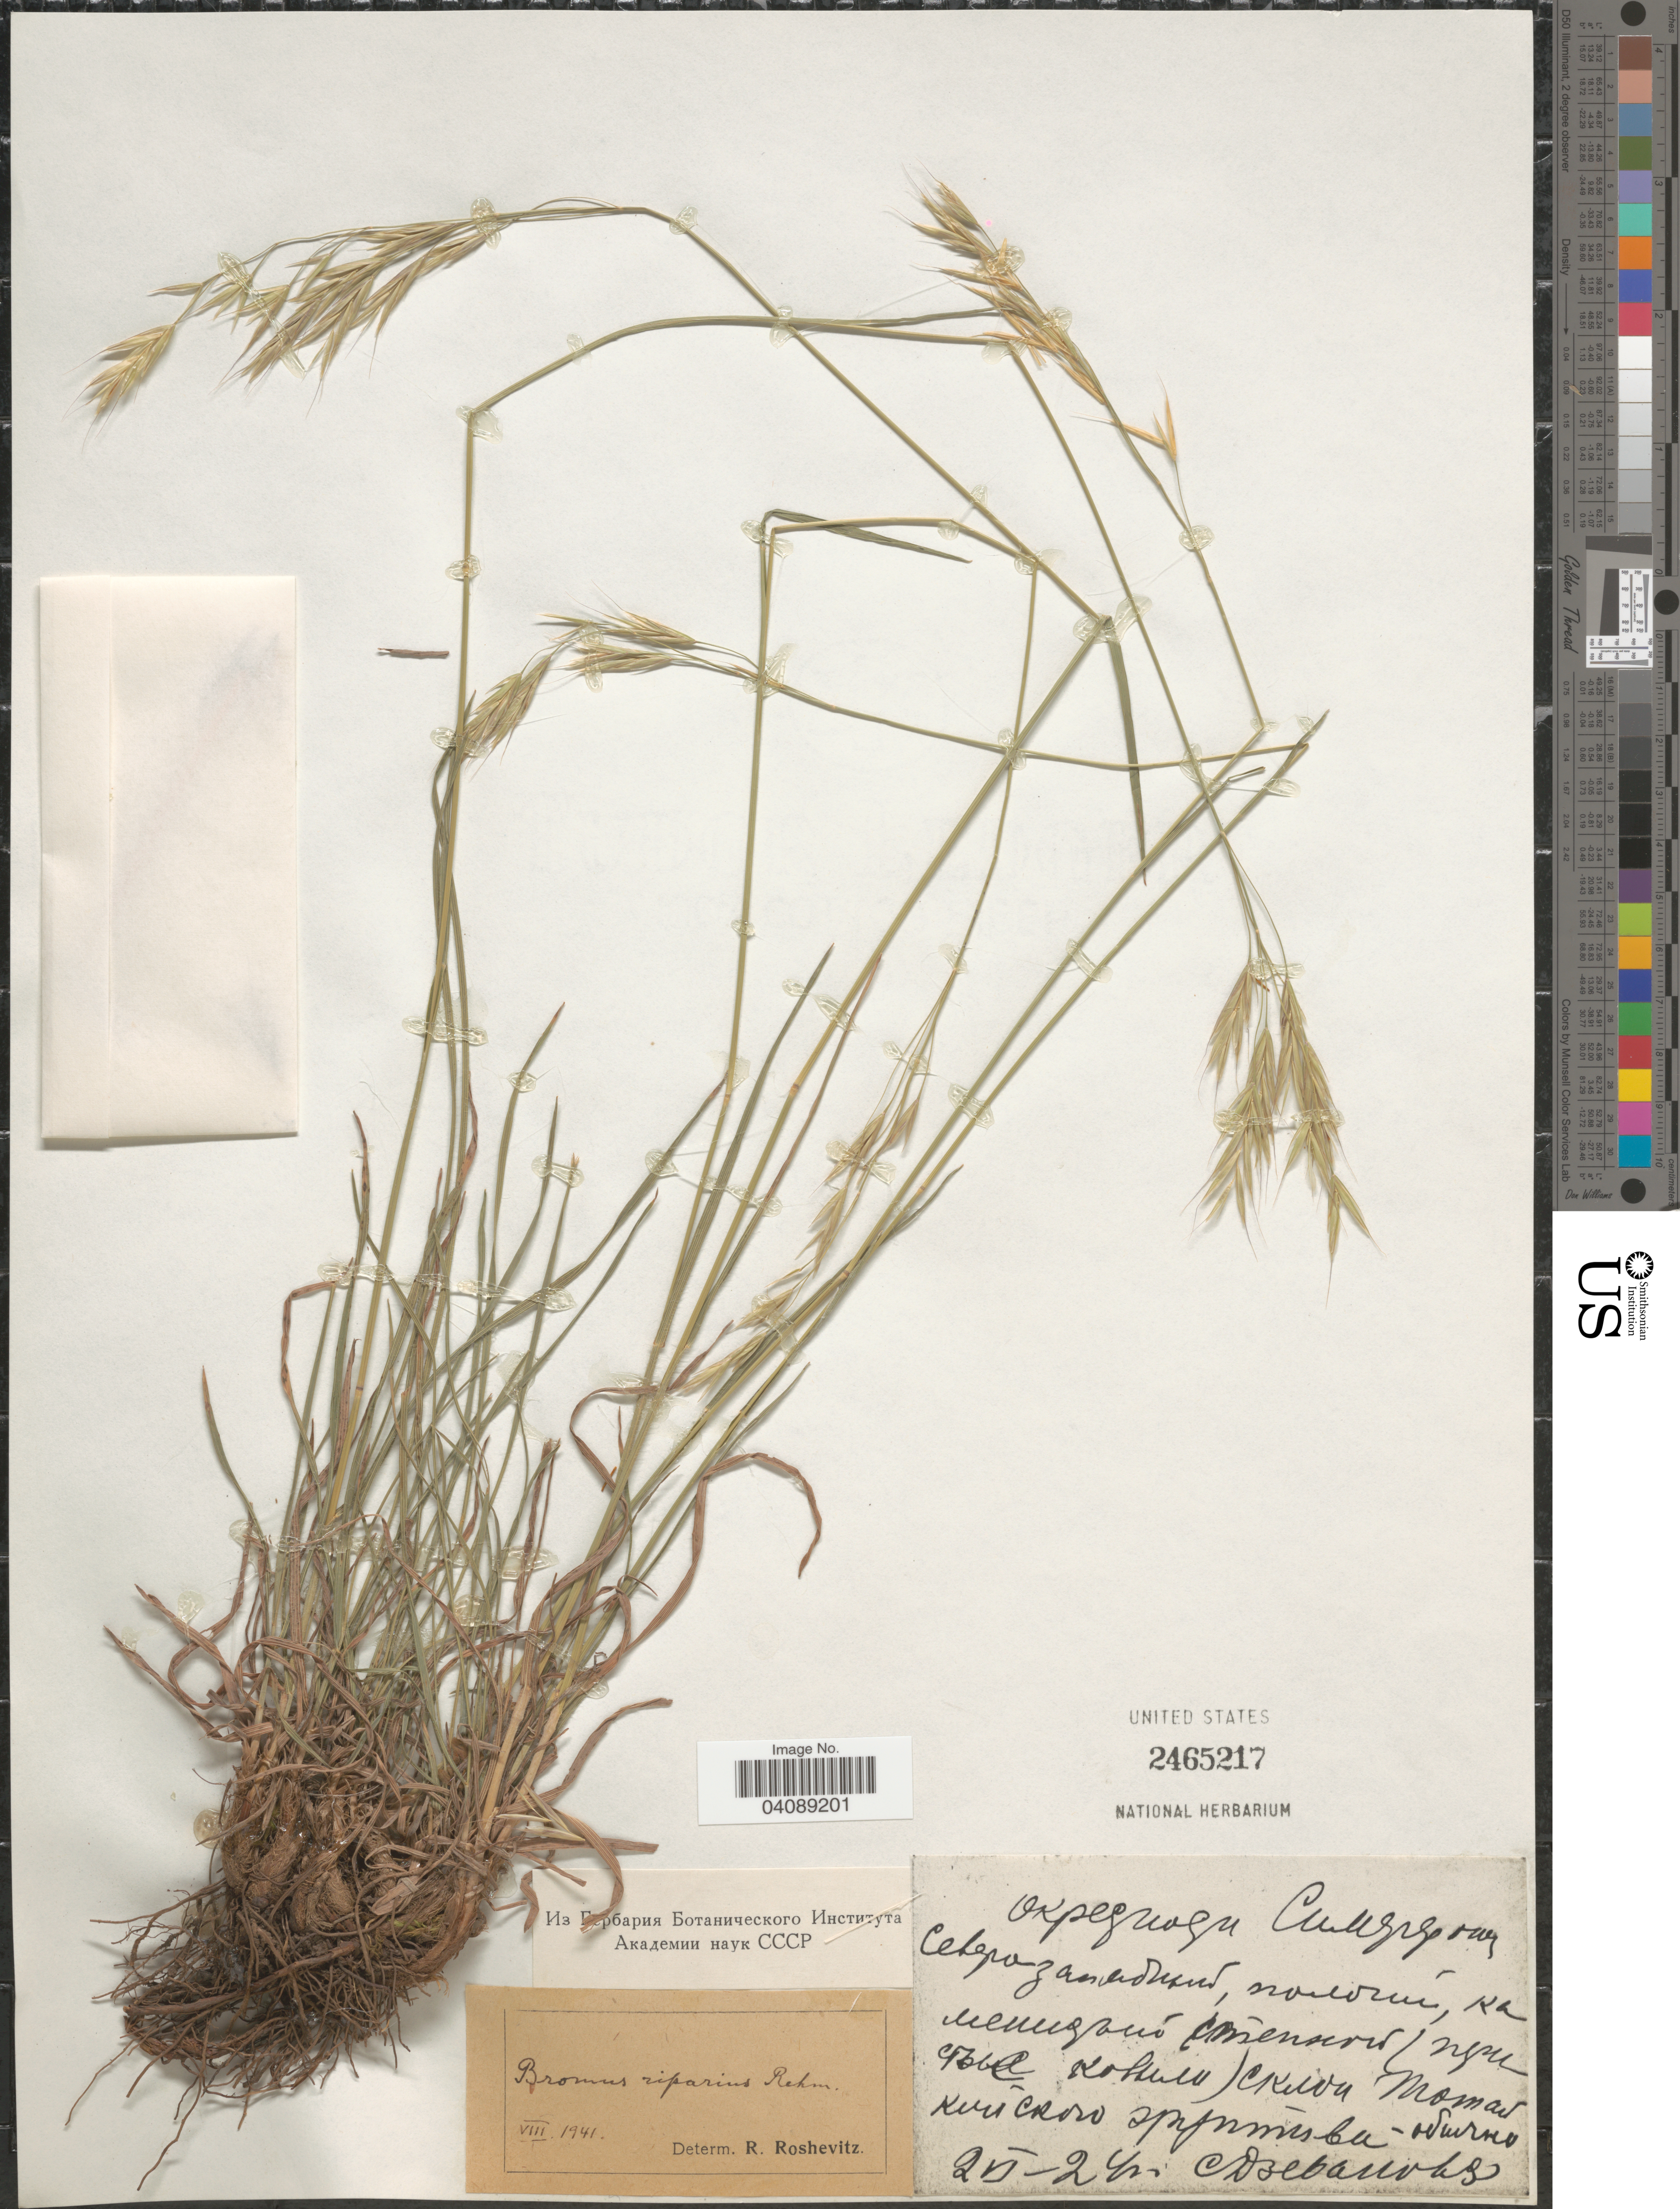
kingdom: Plantae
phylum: Tracheophyta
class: Liliopsida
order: Poales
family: Poaceae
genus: Bromus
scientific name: Bromus riparius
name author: Rehmann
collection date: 1924-06-02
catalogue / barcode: US 2465217